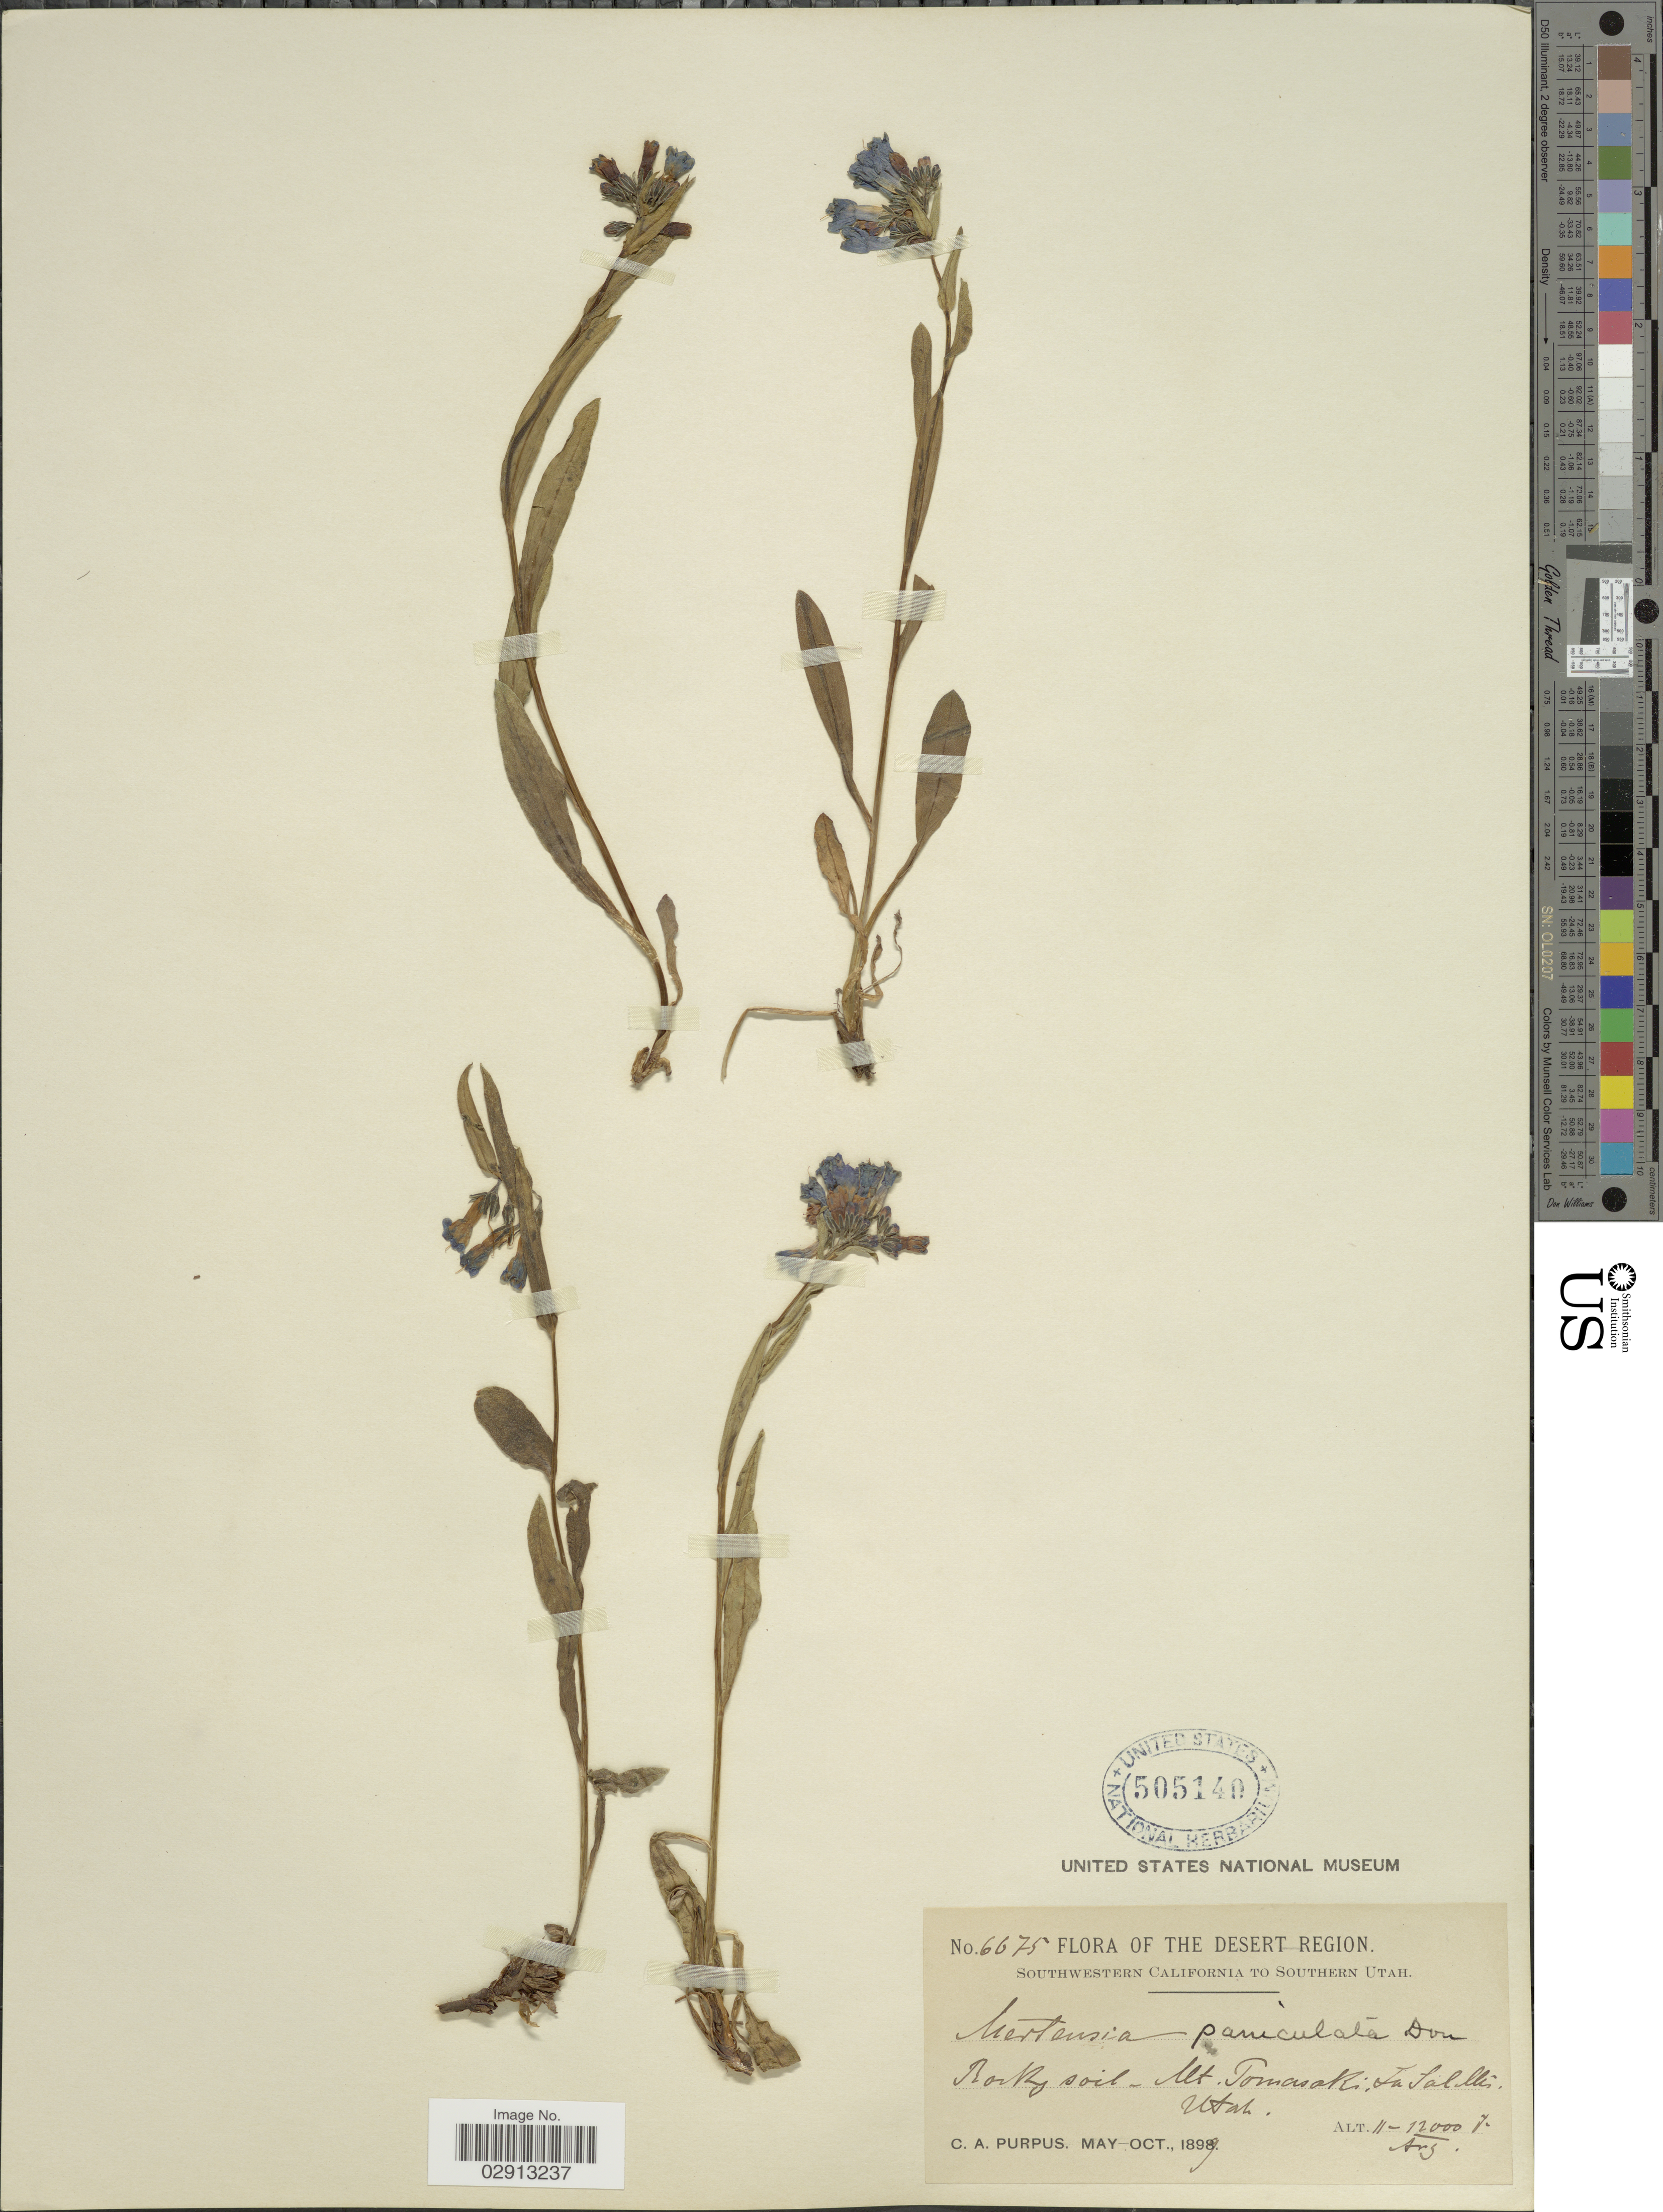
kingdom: Plantae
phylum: Tracheophyta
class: Magnoliopsida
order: Boraginales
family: Boraginaceae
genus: Mertensia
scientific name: Mertensia viridis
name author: (A. Nelson) A. Nelson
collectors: C. A. Purpus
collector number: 6675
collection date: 1899-05/1899-10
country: United States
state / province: Utah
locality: The Desert Region. Mt. Tomasaki: Ta Sal Mts.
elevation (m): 3353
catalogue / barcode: US 505140